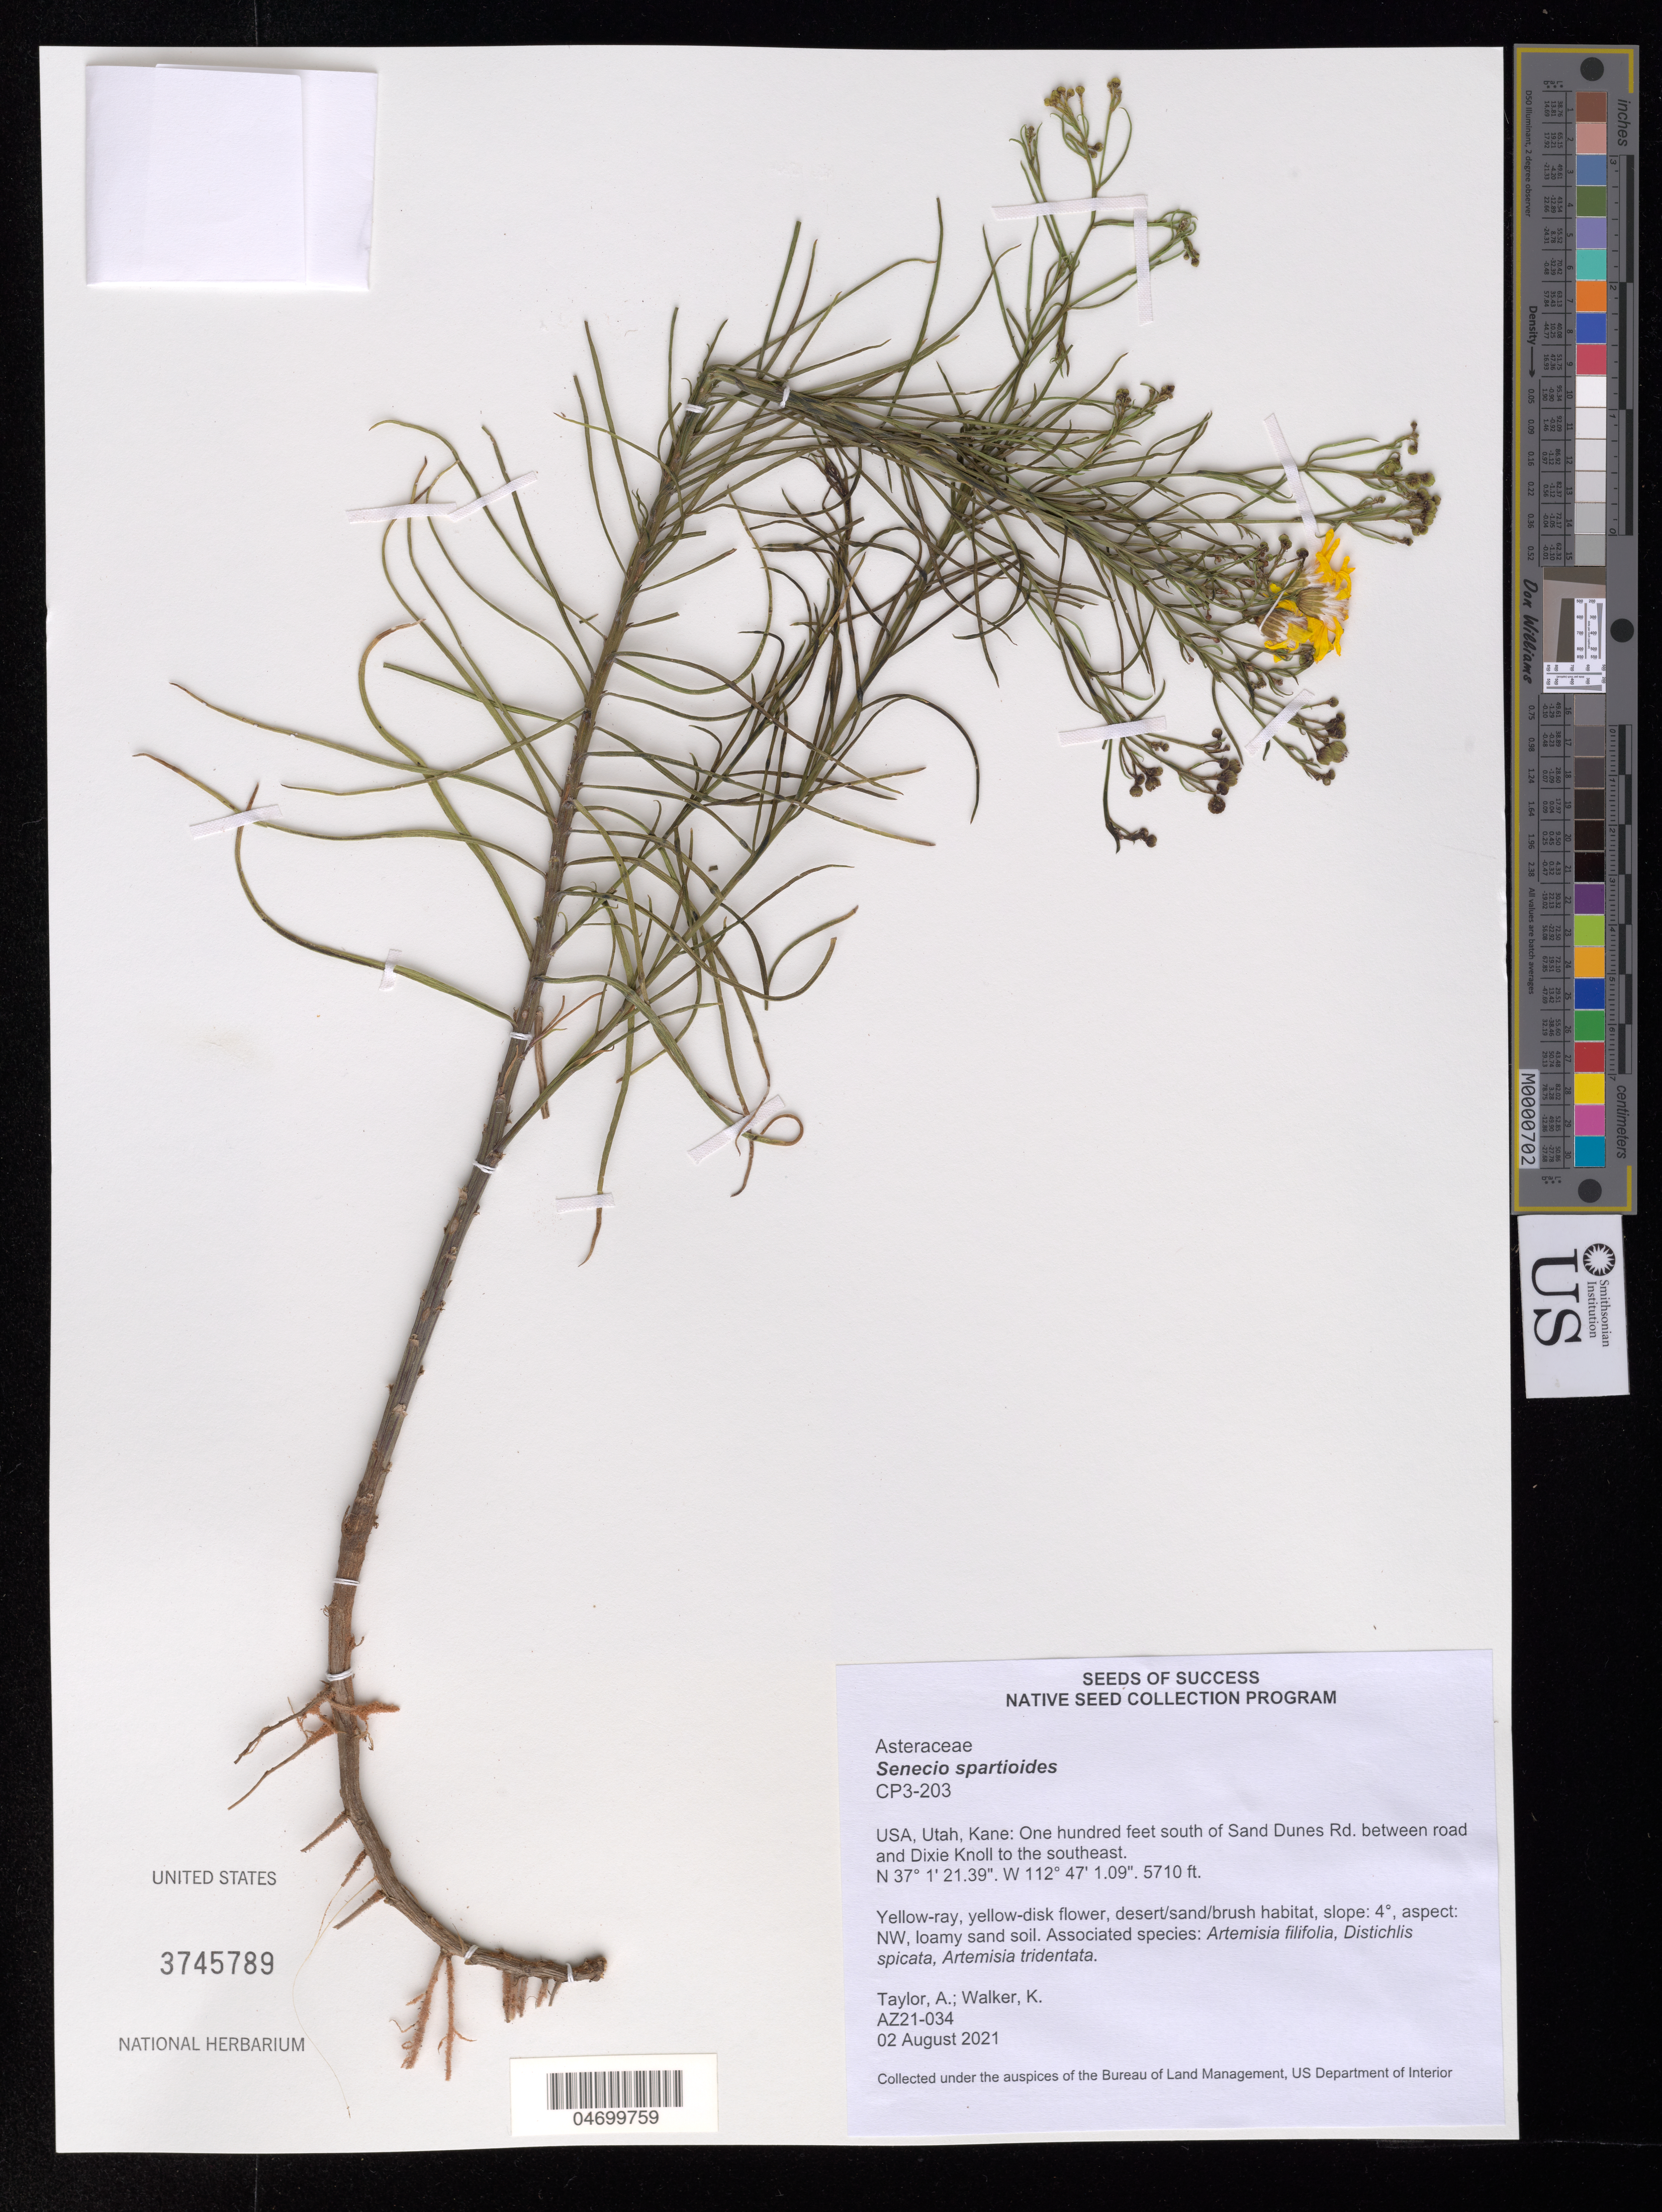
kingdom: Plantae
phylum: Tracheophyta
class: Magnoliopsida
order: Asterales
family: Asteraceae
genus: Senecio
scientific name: Senecio spartioides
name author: Torr. & A. Gray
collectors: A. Taylor & K. Walker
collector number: CP3-203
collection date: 2021-08-02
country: United States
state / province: Utah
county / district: Kane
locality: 100 feet S of Sand Dune Road between road and Dixie Knoll to the SE.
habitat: Loamy sand soil. Desert/sand/brush habitat. With Artemisia filifolia, Distichlis spicata, Artemisia tridentata.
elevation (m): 1740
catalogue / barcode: US 3745789